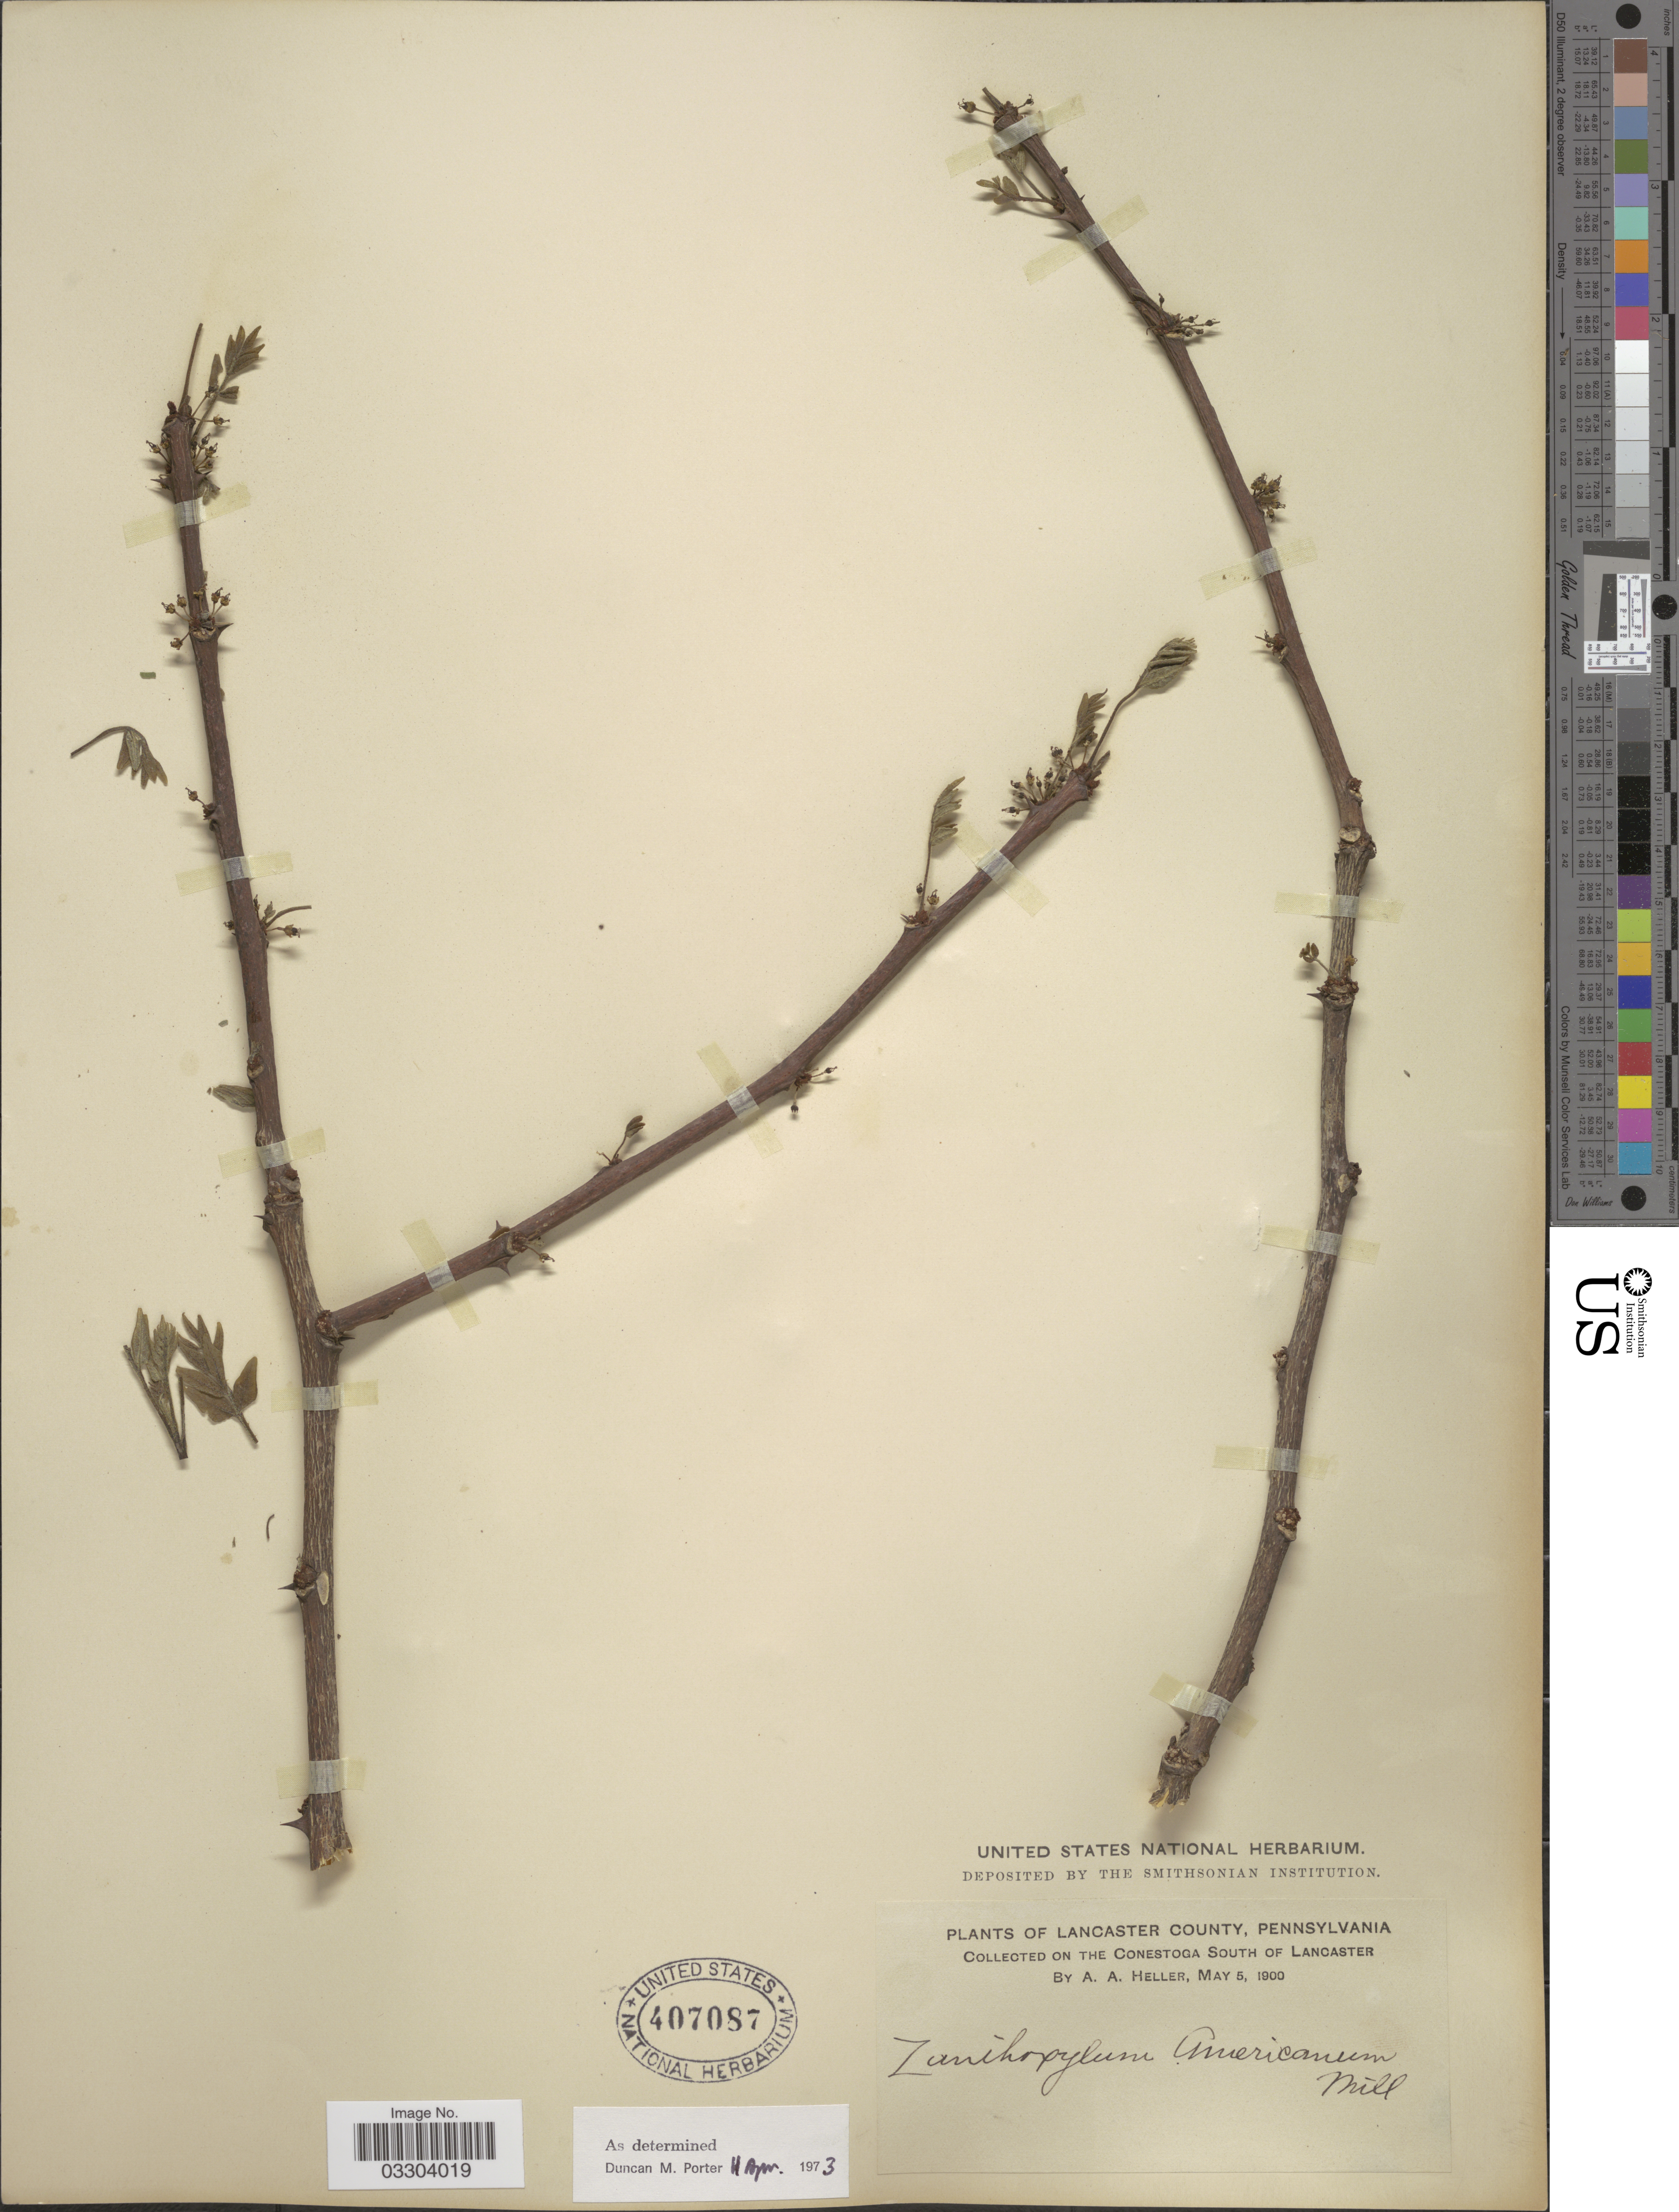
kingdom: Plantae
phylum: Tracheophyta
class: Magnoliopsida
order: Sapindales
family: Rutaceae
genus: Zanthoxylum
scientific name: Zanthoxylum americanum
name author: Mill.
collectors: A. A. Heller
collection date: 1900-05-05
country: United States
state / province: Pennsylvania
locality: Lancaster County. On the Conestoga South of Lancaster.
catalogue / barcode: US 407087